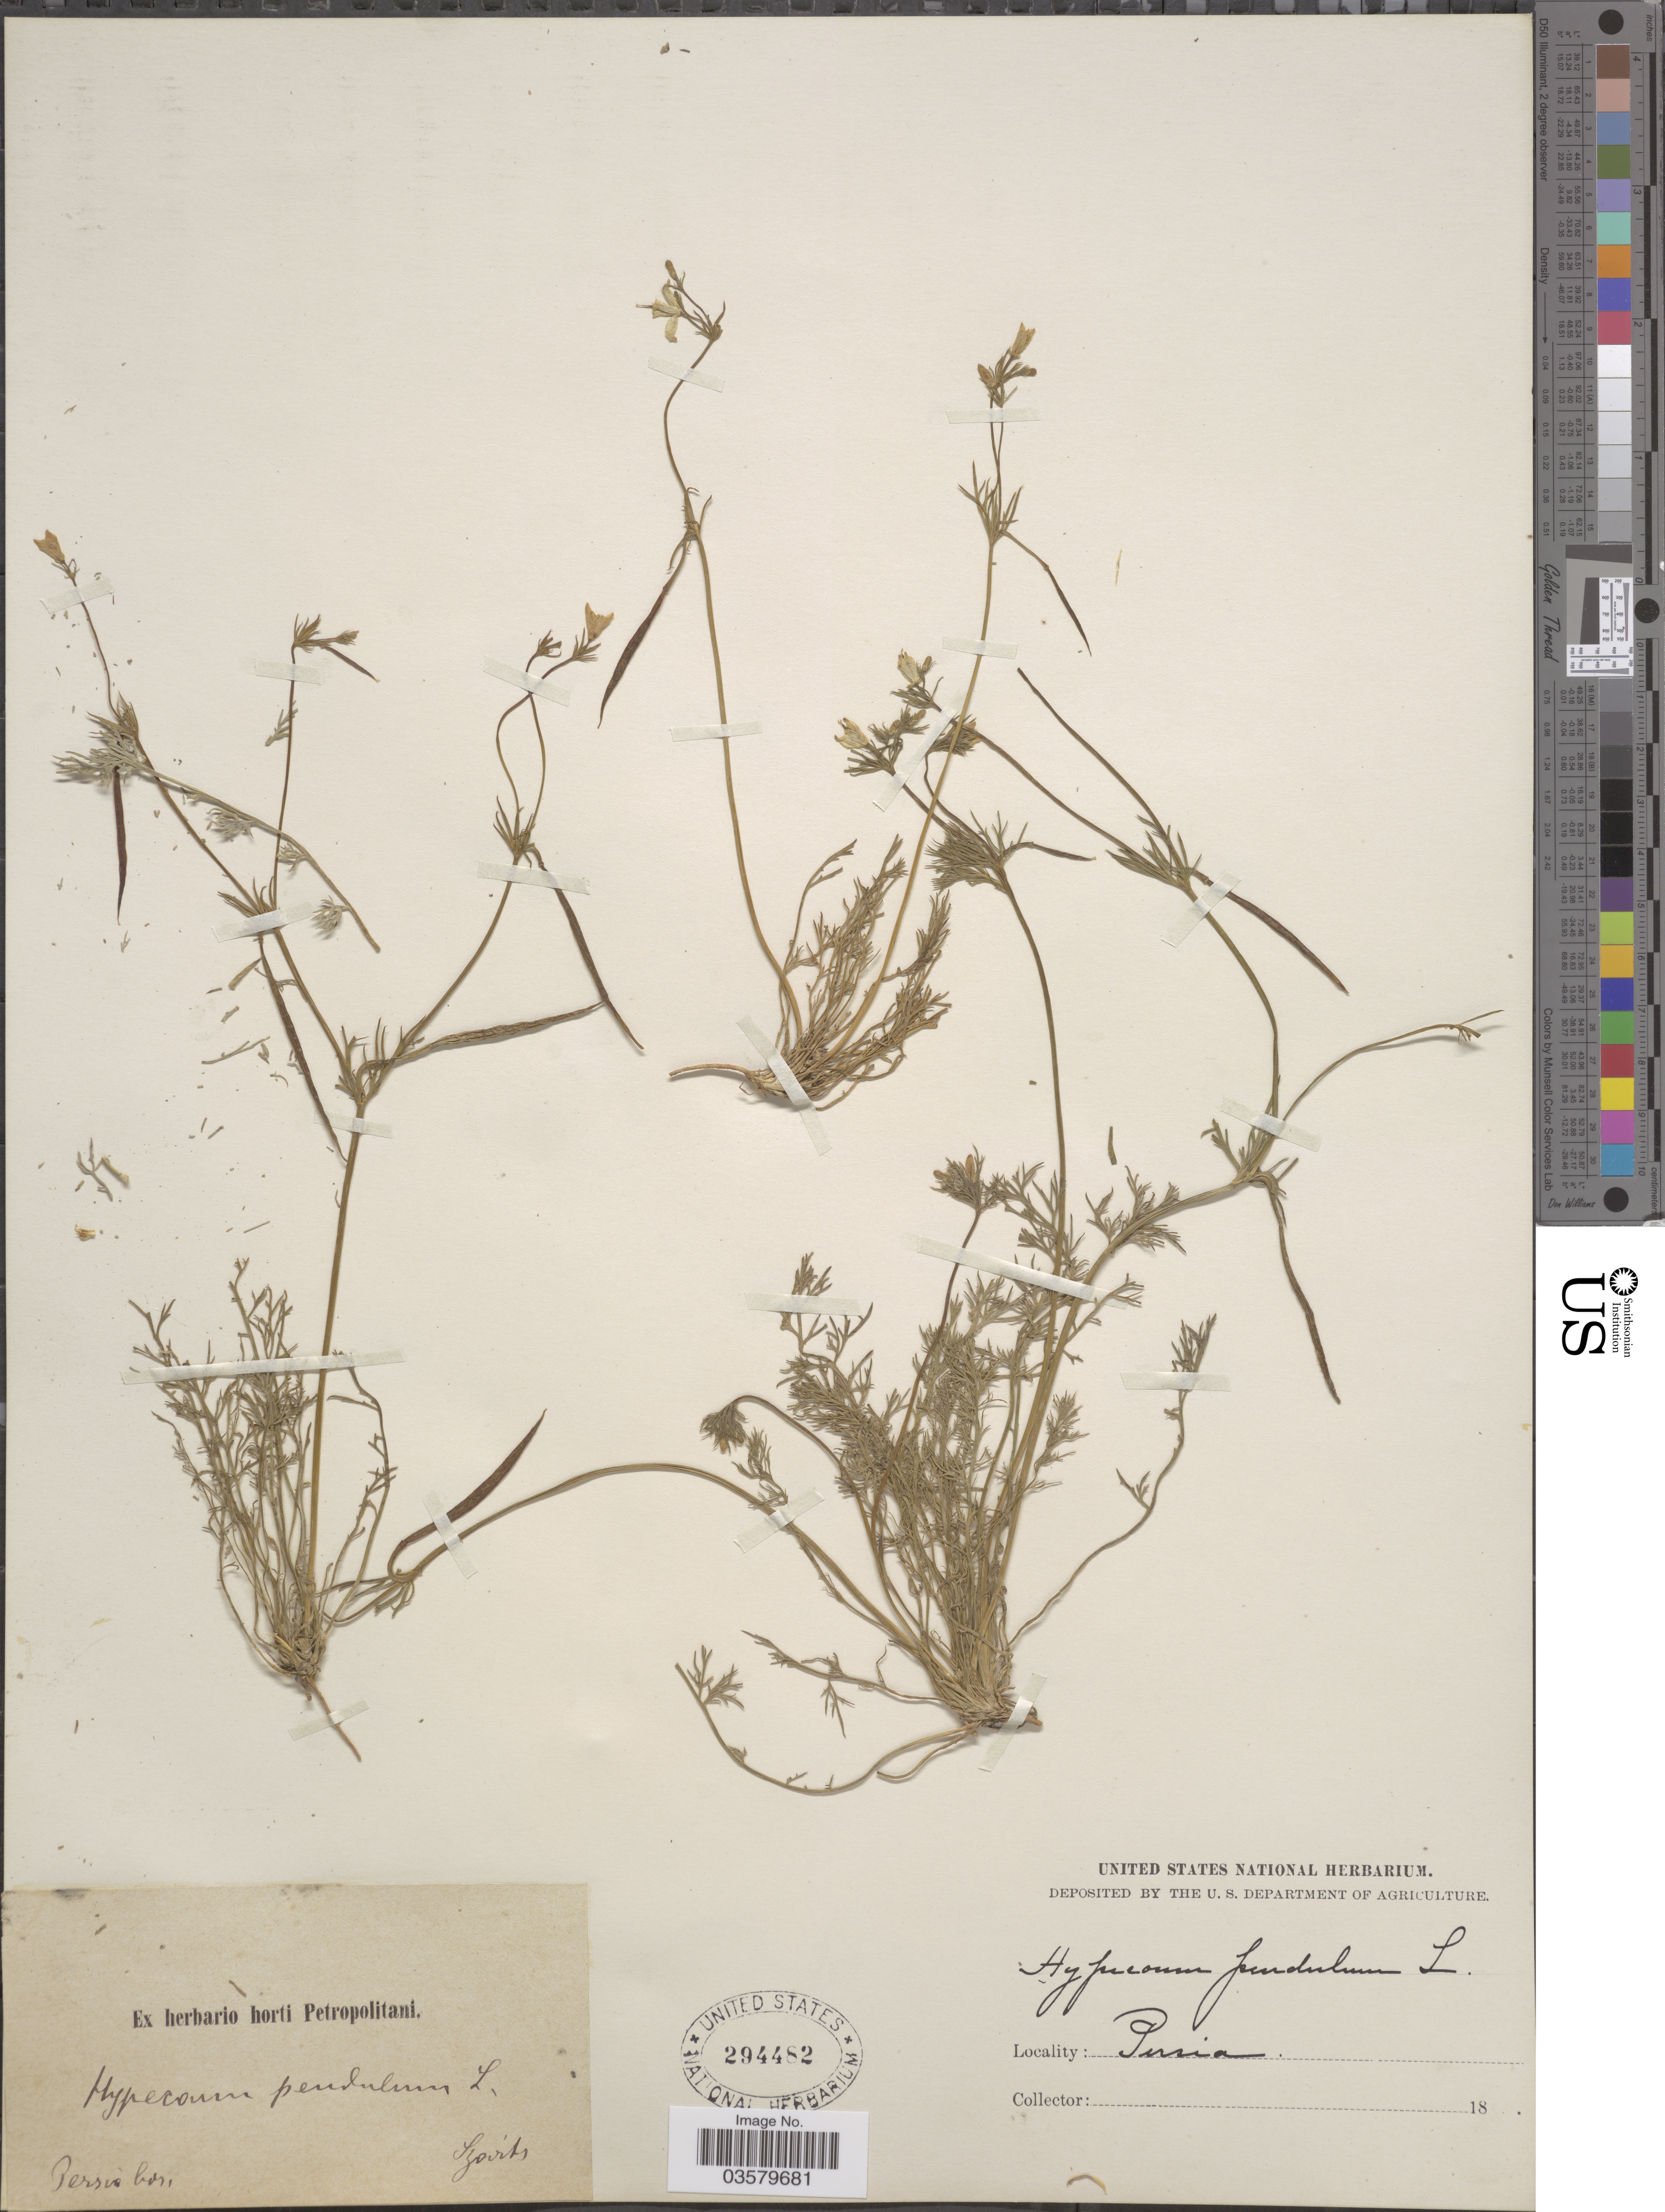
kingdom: Plantae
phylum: Tracheophyta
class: Magnoliopsida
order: Ranunculales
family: Papaveraceae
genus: Hypecoum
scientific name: Hypecoum pendulum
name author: L.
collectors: Szovits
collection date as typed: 18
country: Iran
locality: Persia. Persia bor.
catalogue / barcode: US 294482